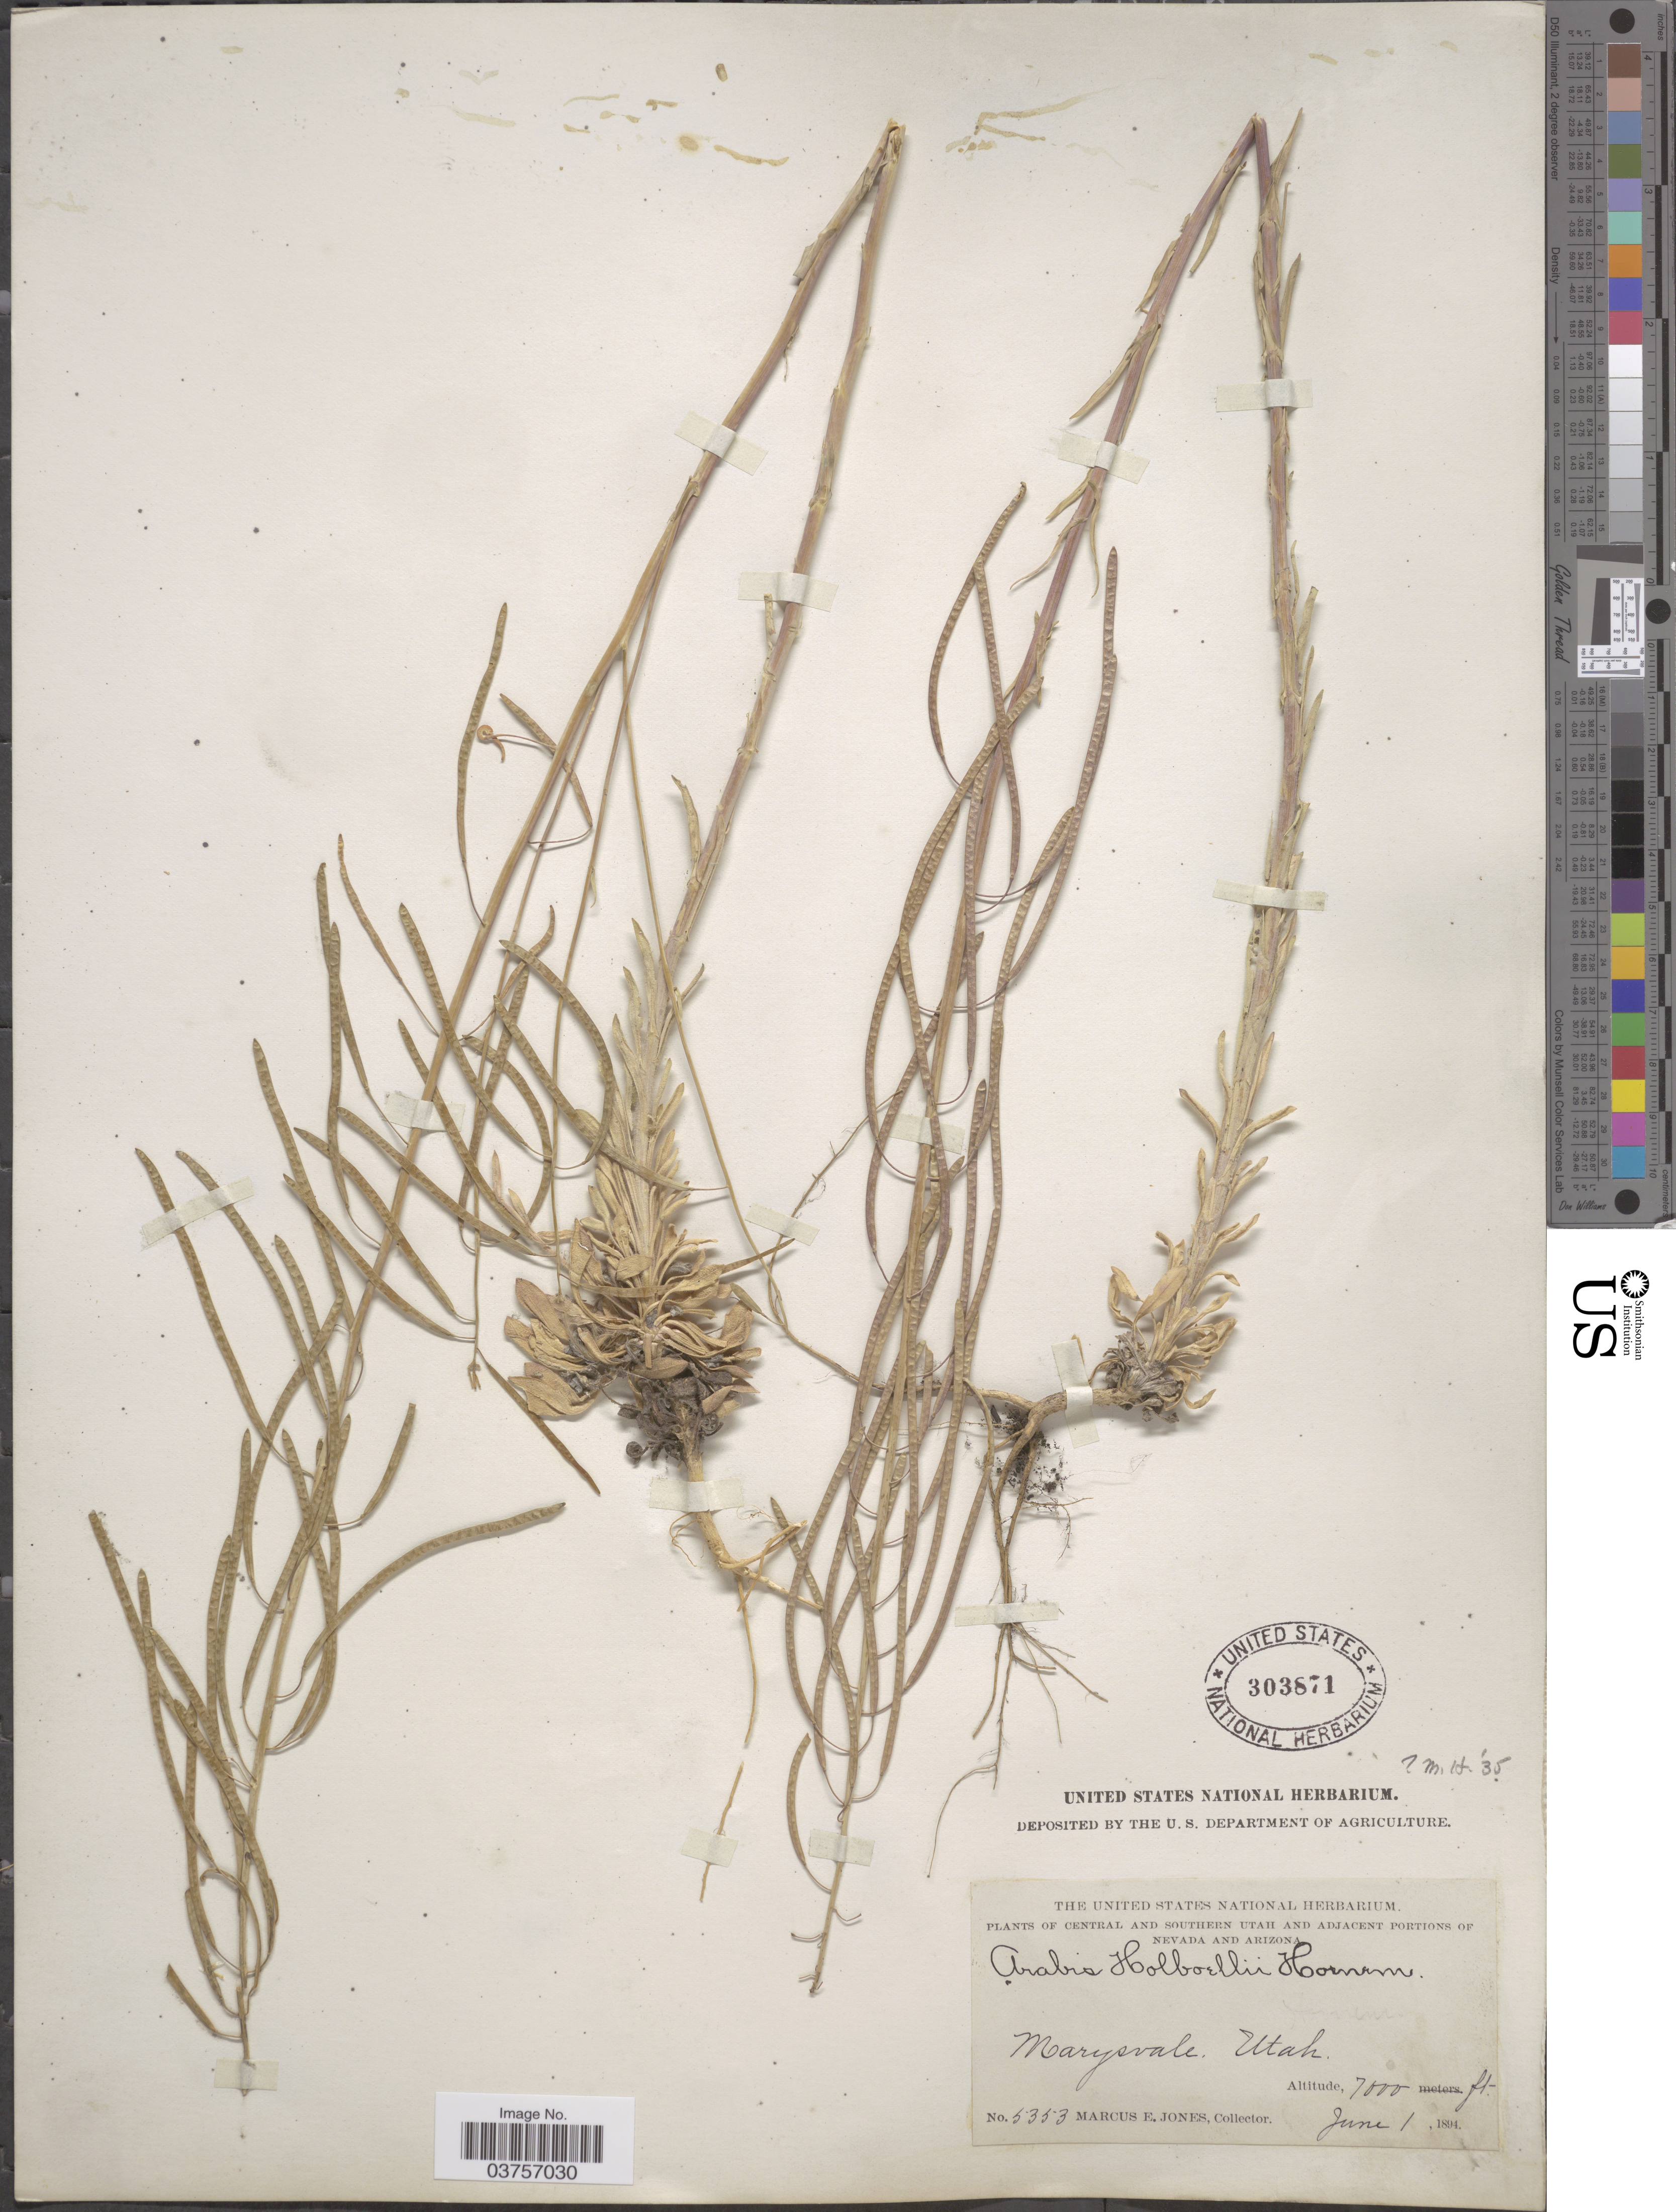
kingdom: Plantae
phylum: Tracheophyta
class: Magnoliopsida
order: Brassicales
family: Brassicaceae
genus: Arabis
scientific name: Arabis fendleri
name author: (S. Watson) Greene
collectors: M. E. Jones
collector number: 5353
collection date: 1894-06-01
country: United States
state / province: Utah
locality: Central and Southern Utah. Marysvale.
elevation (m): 2134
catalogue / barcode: US 303871